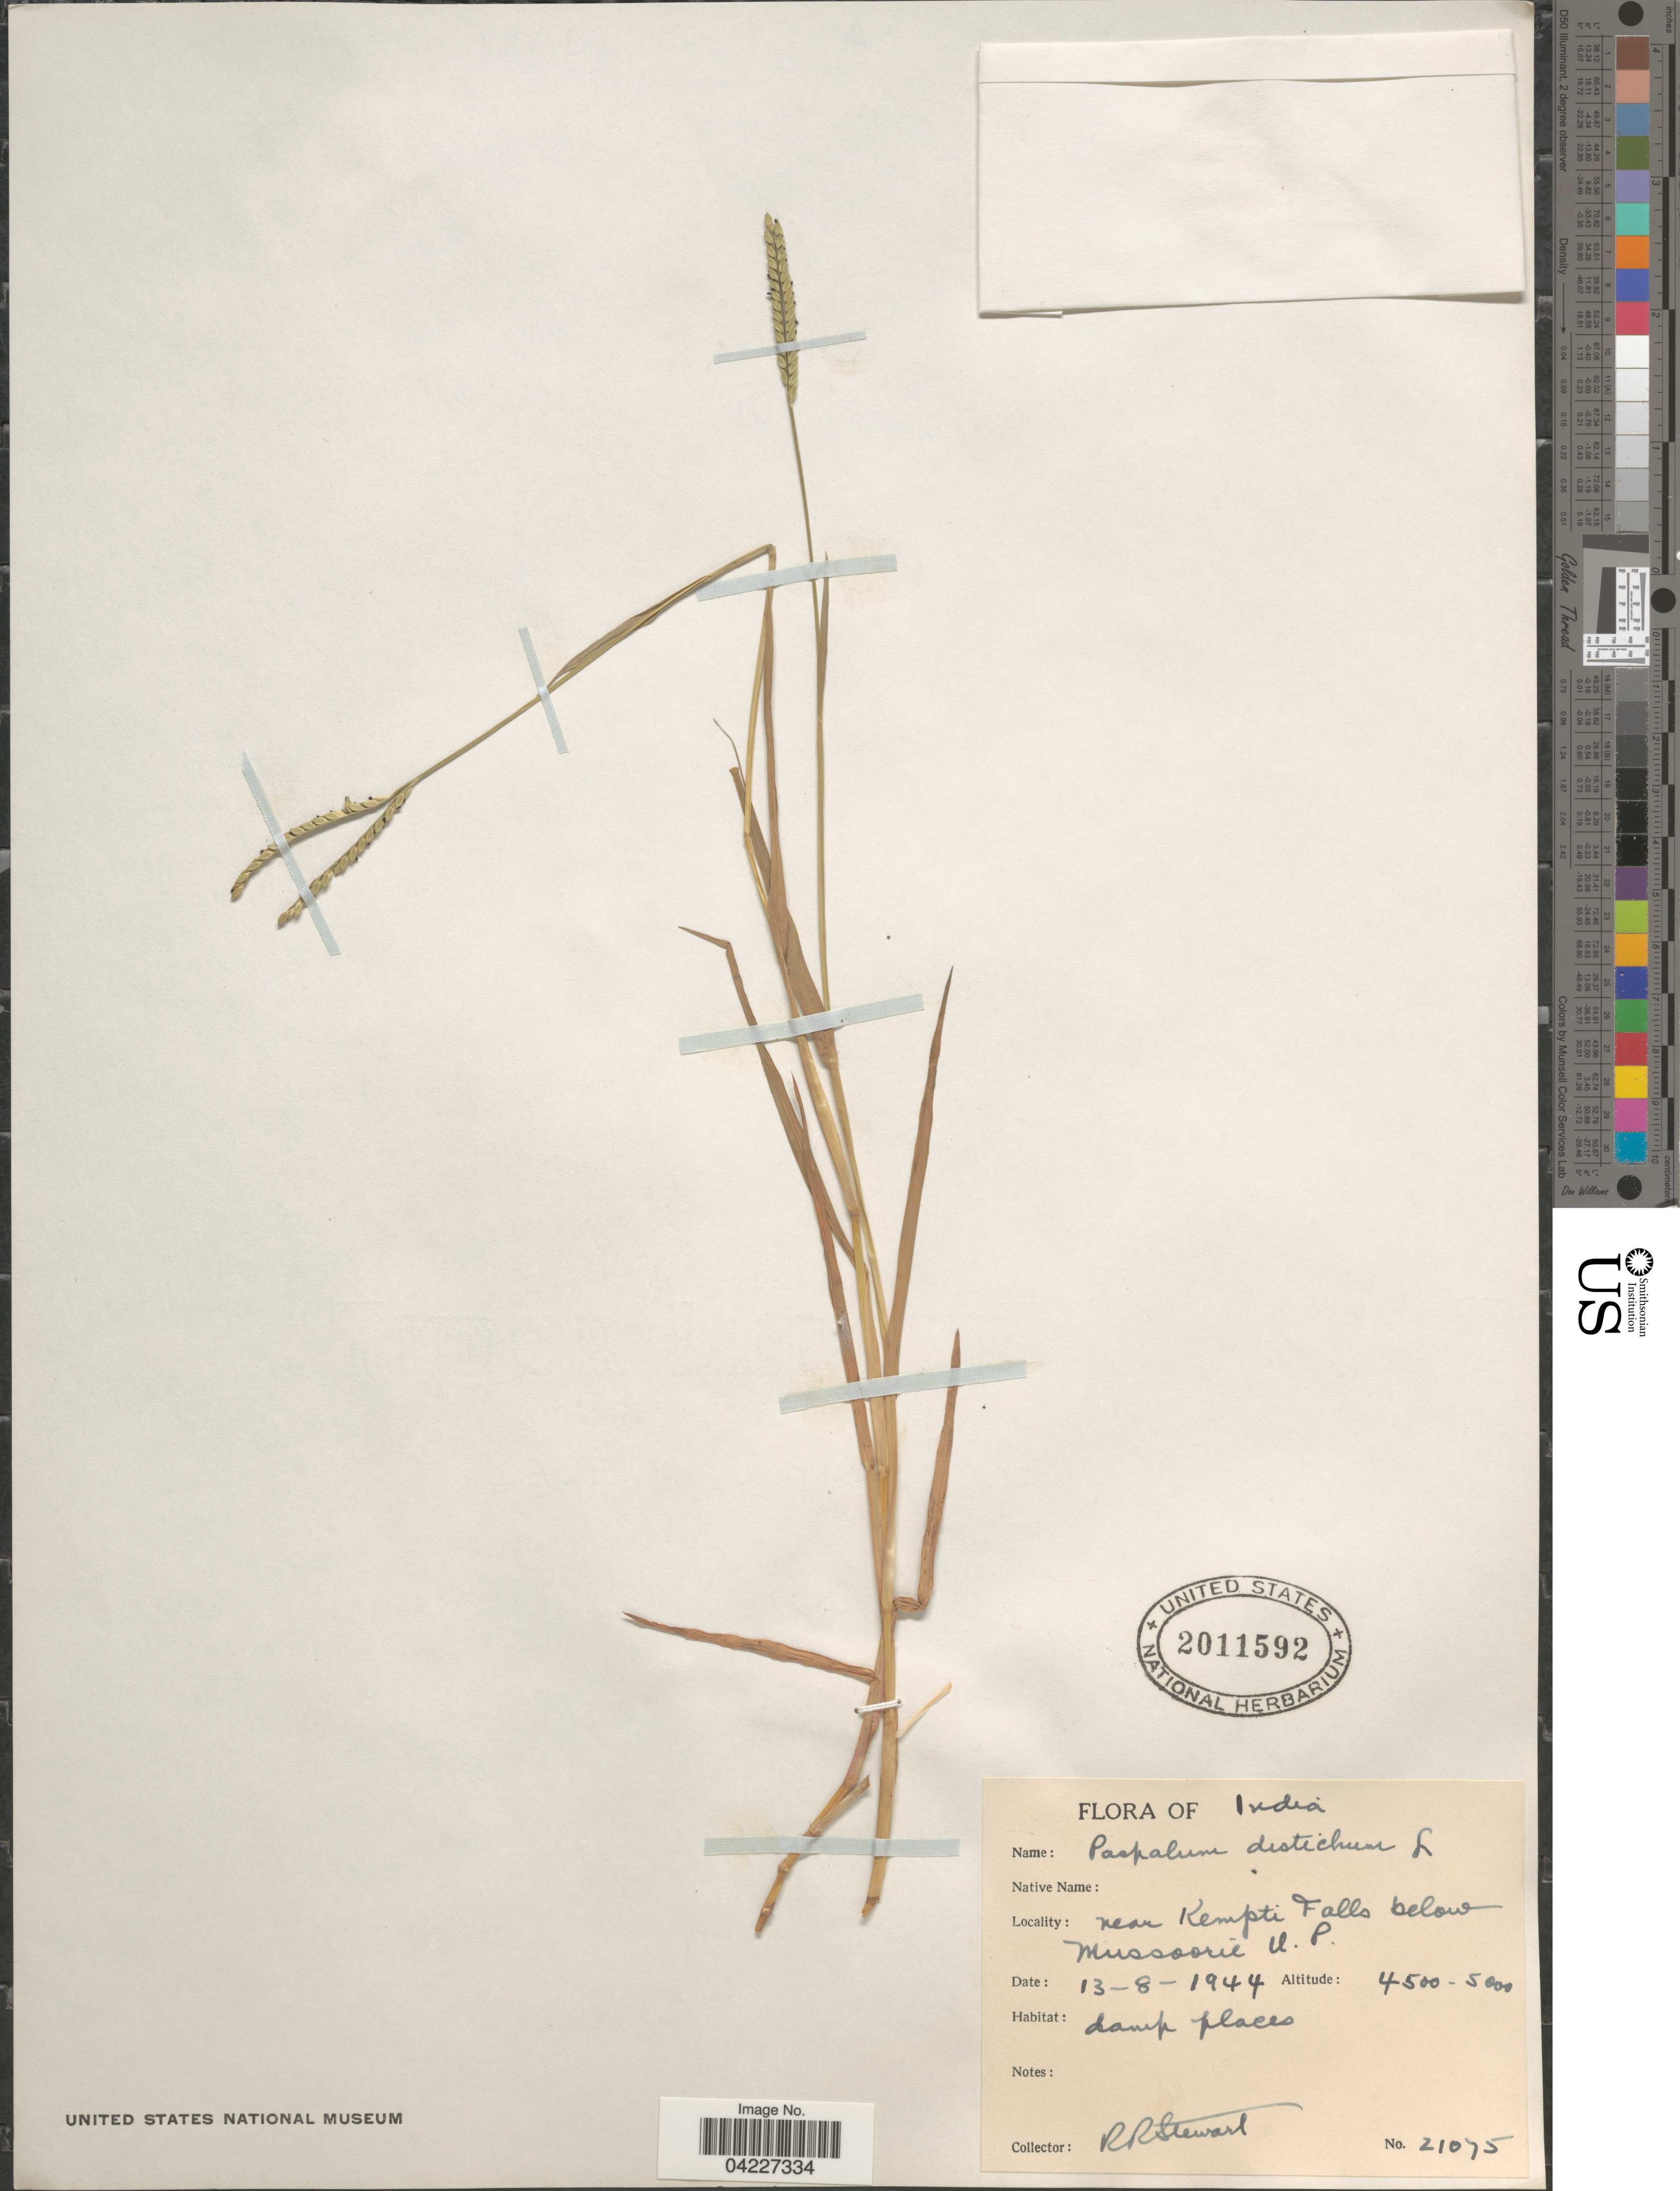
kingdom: Plantae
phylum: Tracheophyta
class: Liliopsida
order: Poales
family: Poaceae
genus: Paspalum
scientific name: Paspalum paspalodes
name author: (Michx.) Scribn.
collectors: R. Stewart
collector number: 21075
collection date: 1944-08-13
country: India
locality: Near Kempti Falls below Mussoorie U. P.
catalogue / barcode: US 2011592